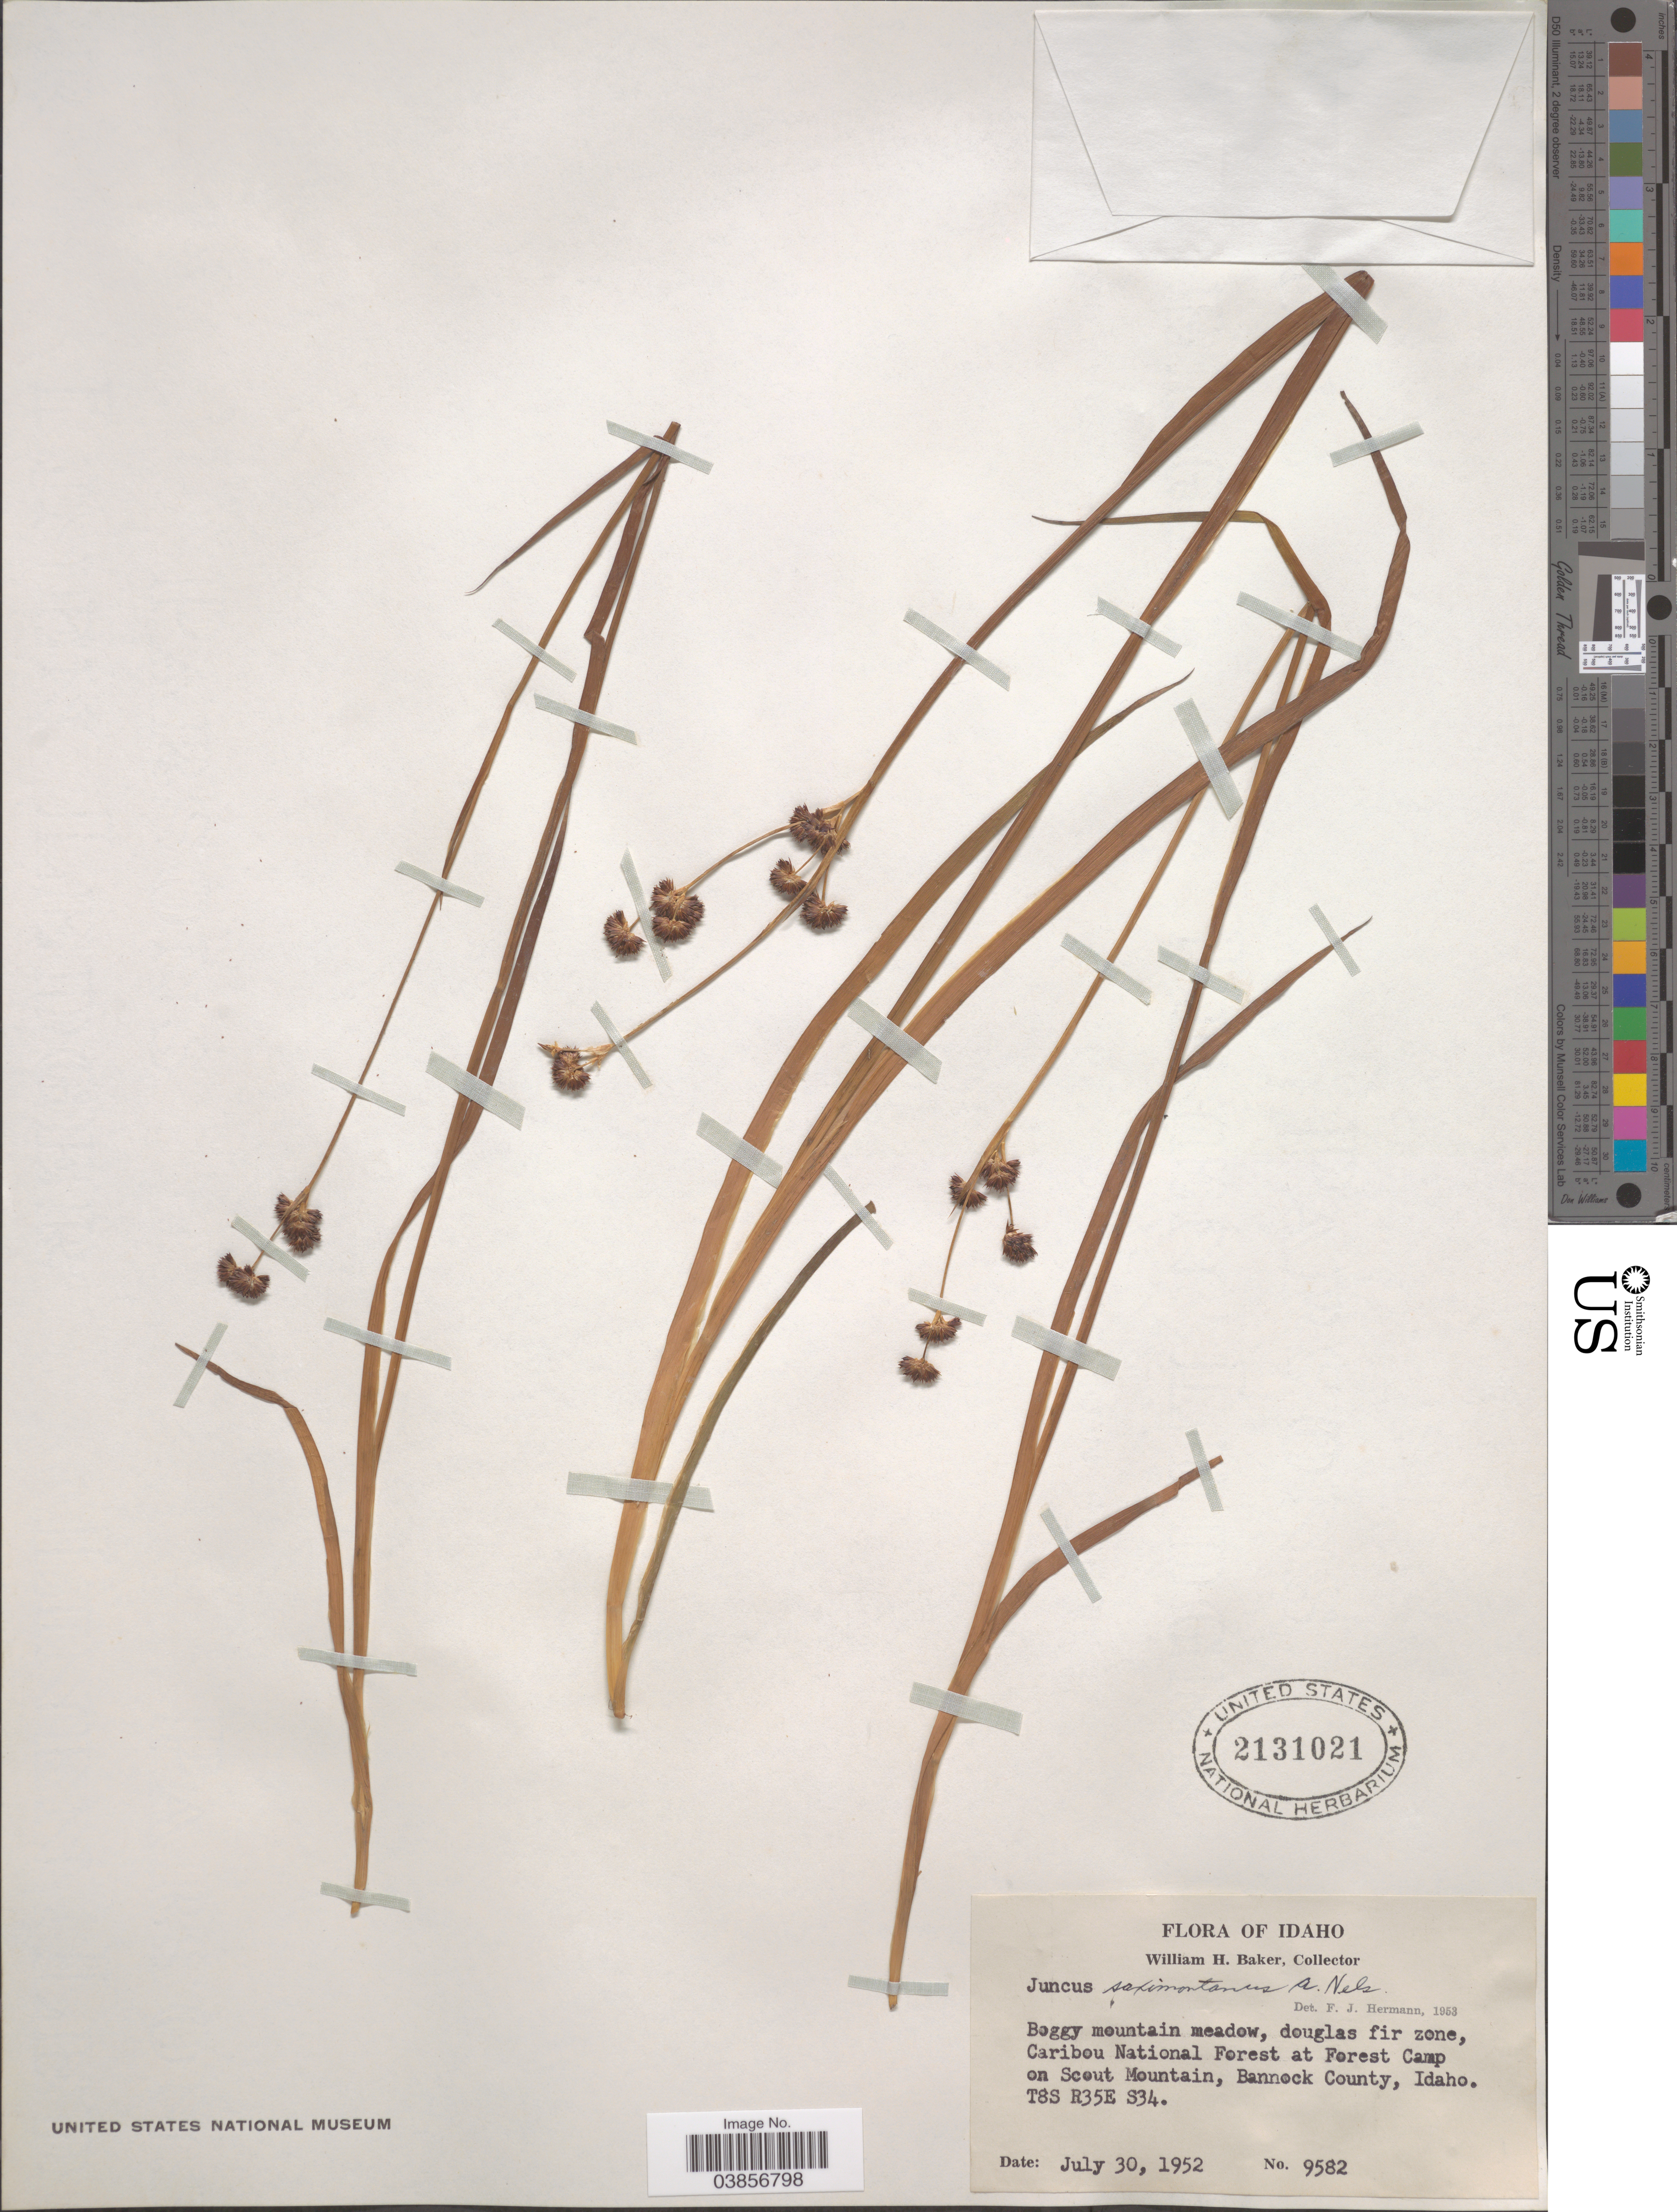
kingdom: Plantae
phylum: Tracheophyta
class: Liliopsida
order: Poales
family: Juncaceae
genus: Juncus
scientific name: Juncus saximontanus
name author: A. Nelson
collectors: W. H. Baker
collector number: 9582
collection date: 1952-07-30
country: United States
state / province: Idaho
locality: Douglas fir zone, Caribou National Forest at Forest Camp on Scout Mountain, Bannock County. T8S R35E S34.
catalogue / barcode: US 2131021